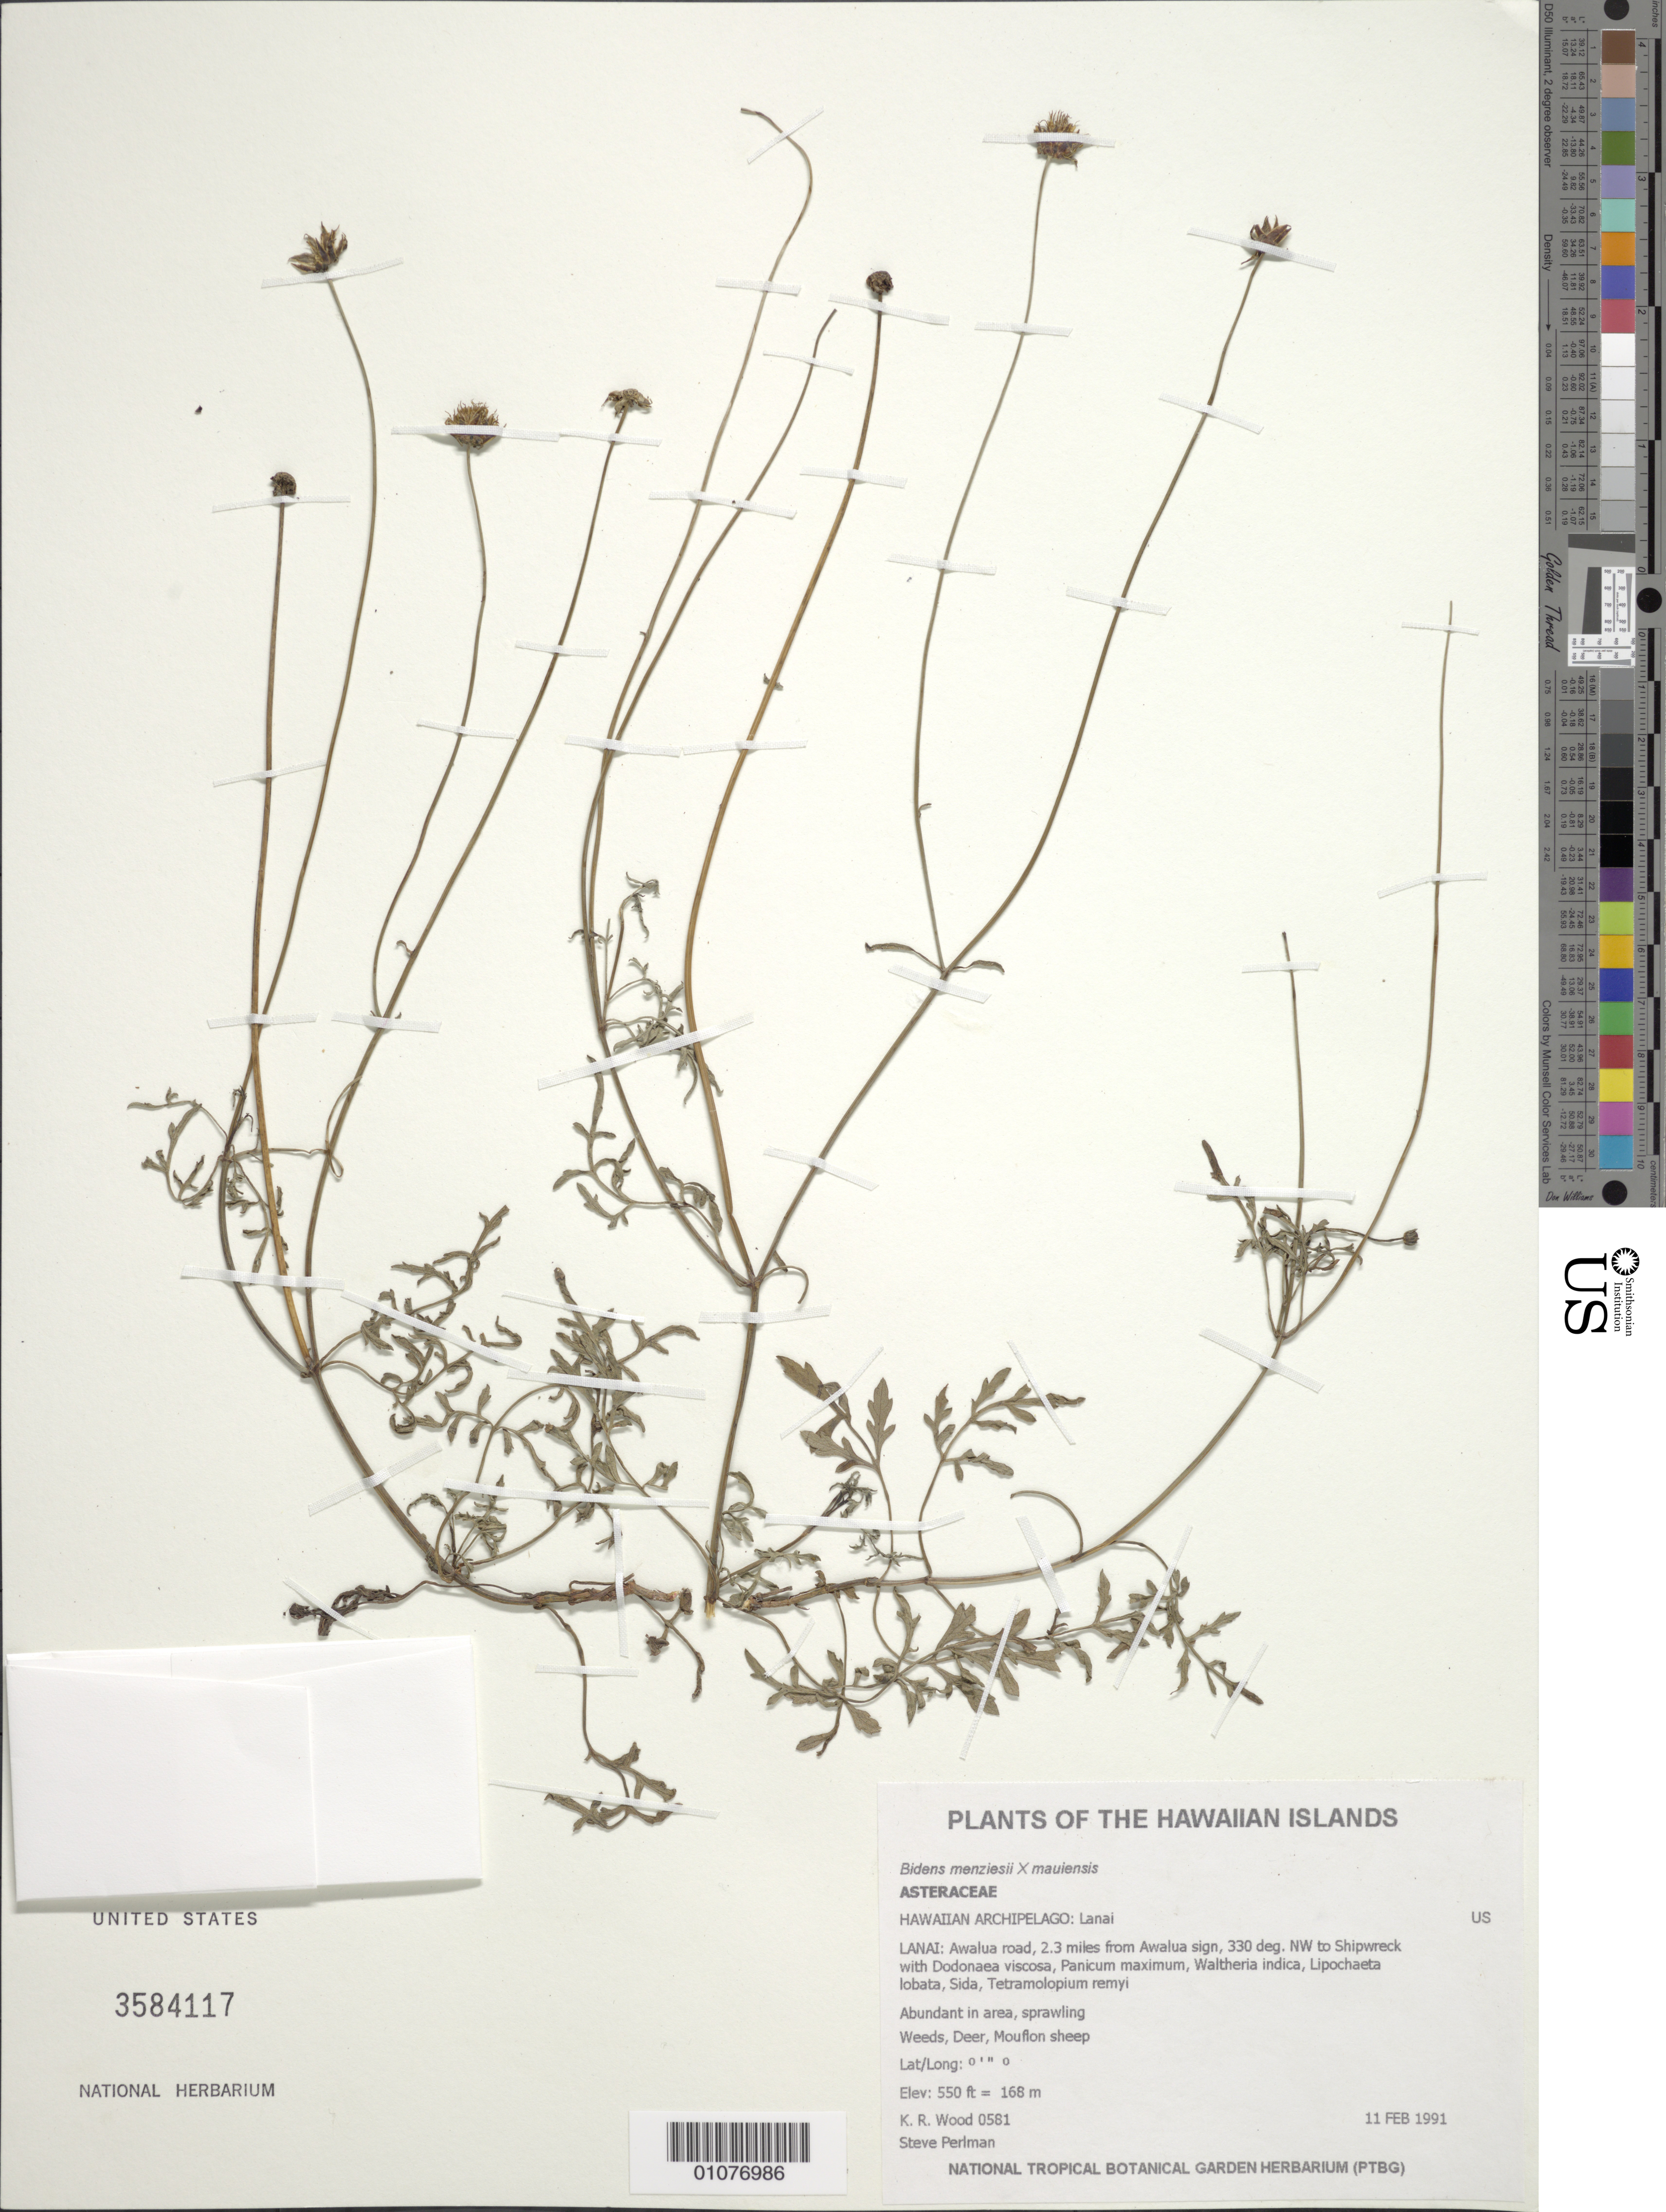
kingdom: Plantae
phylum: Tracheophyta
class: Magnoliopsida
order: Asterales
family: Asteraceae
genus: Bidens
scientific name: Bidens menziesii var. hybrid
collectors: K. R. Wood & S. P. Perlman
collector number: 0581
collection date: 1991-02-11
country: United States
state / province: Hawaii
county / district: Maui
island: Lana'i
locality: Awalua Road, 2.3 miles from Awalua sign, 330 deg. NW to Shipwreck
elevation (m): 168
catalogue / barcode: US 3584117